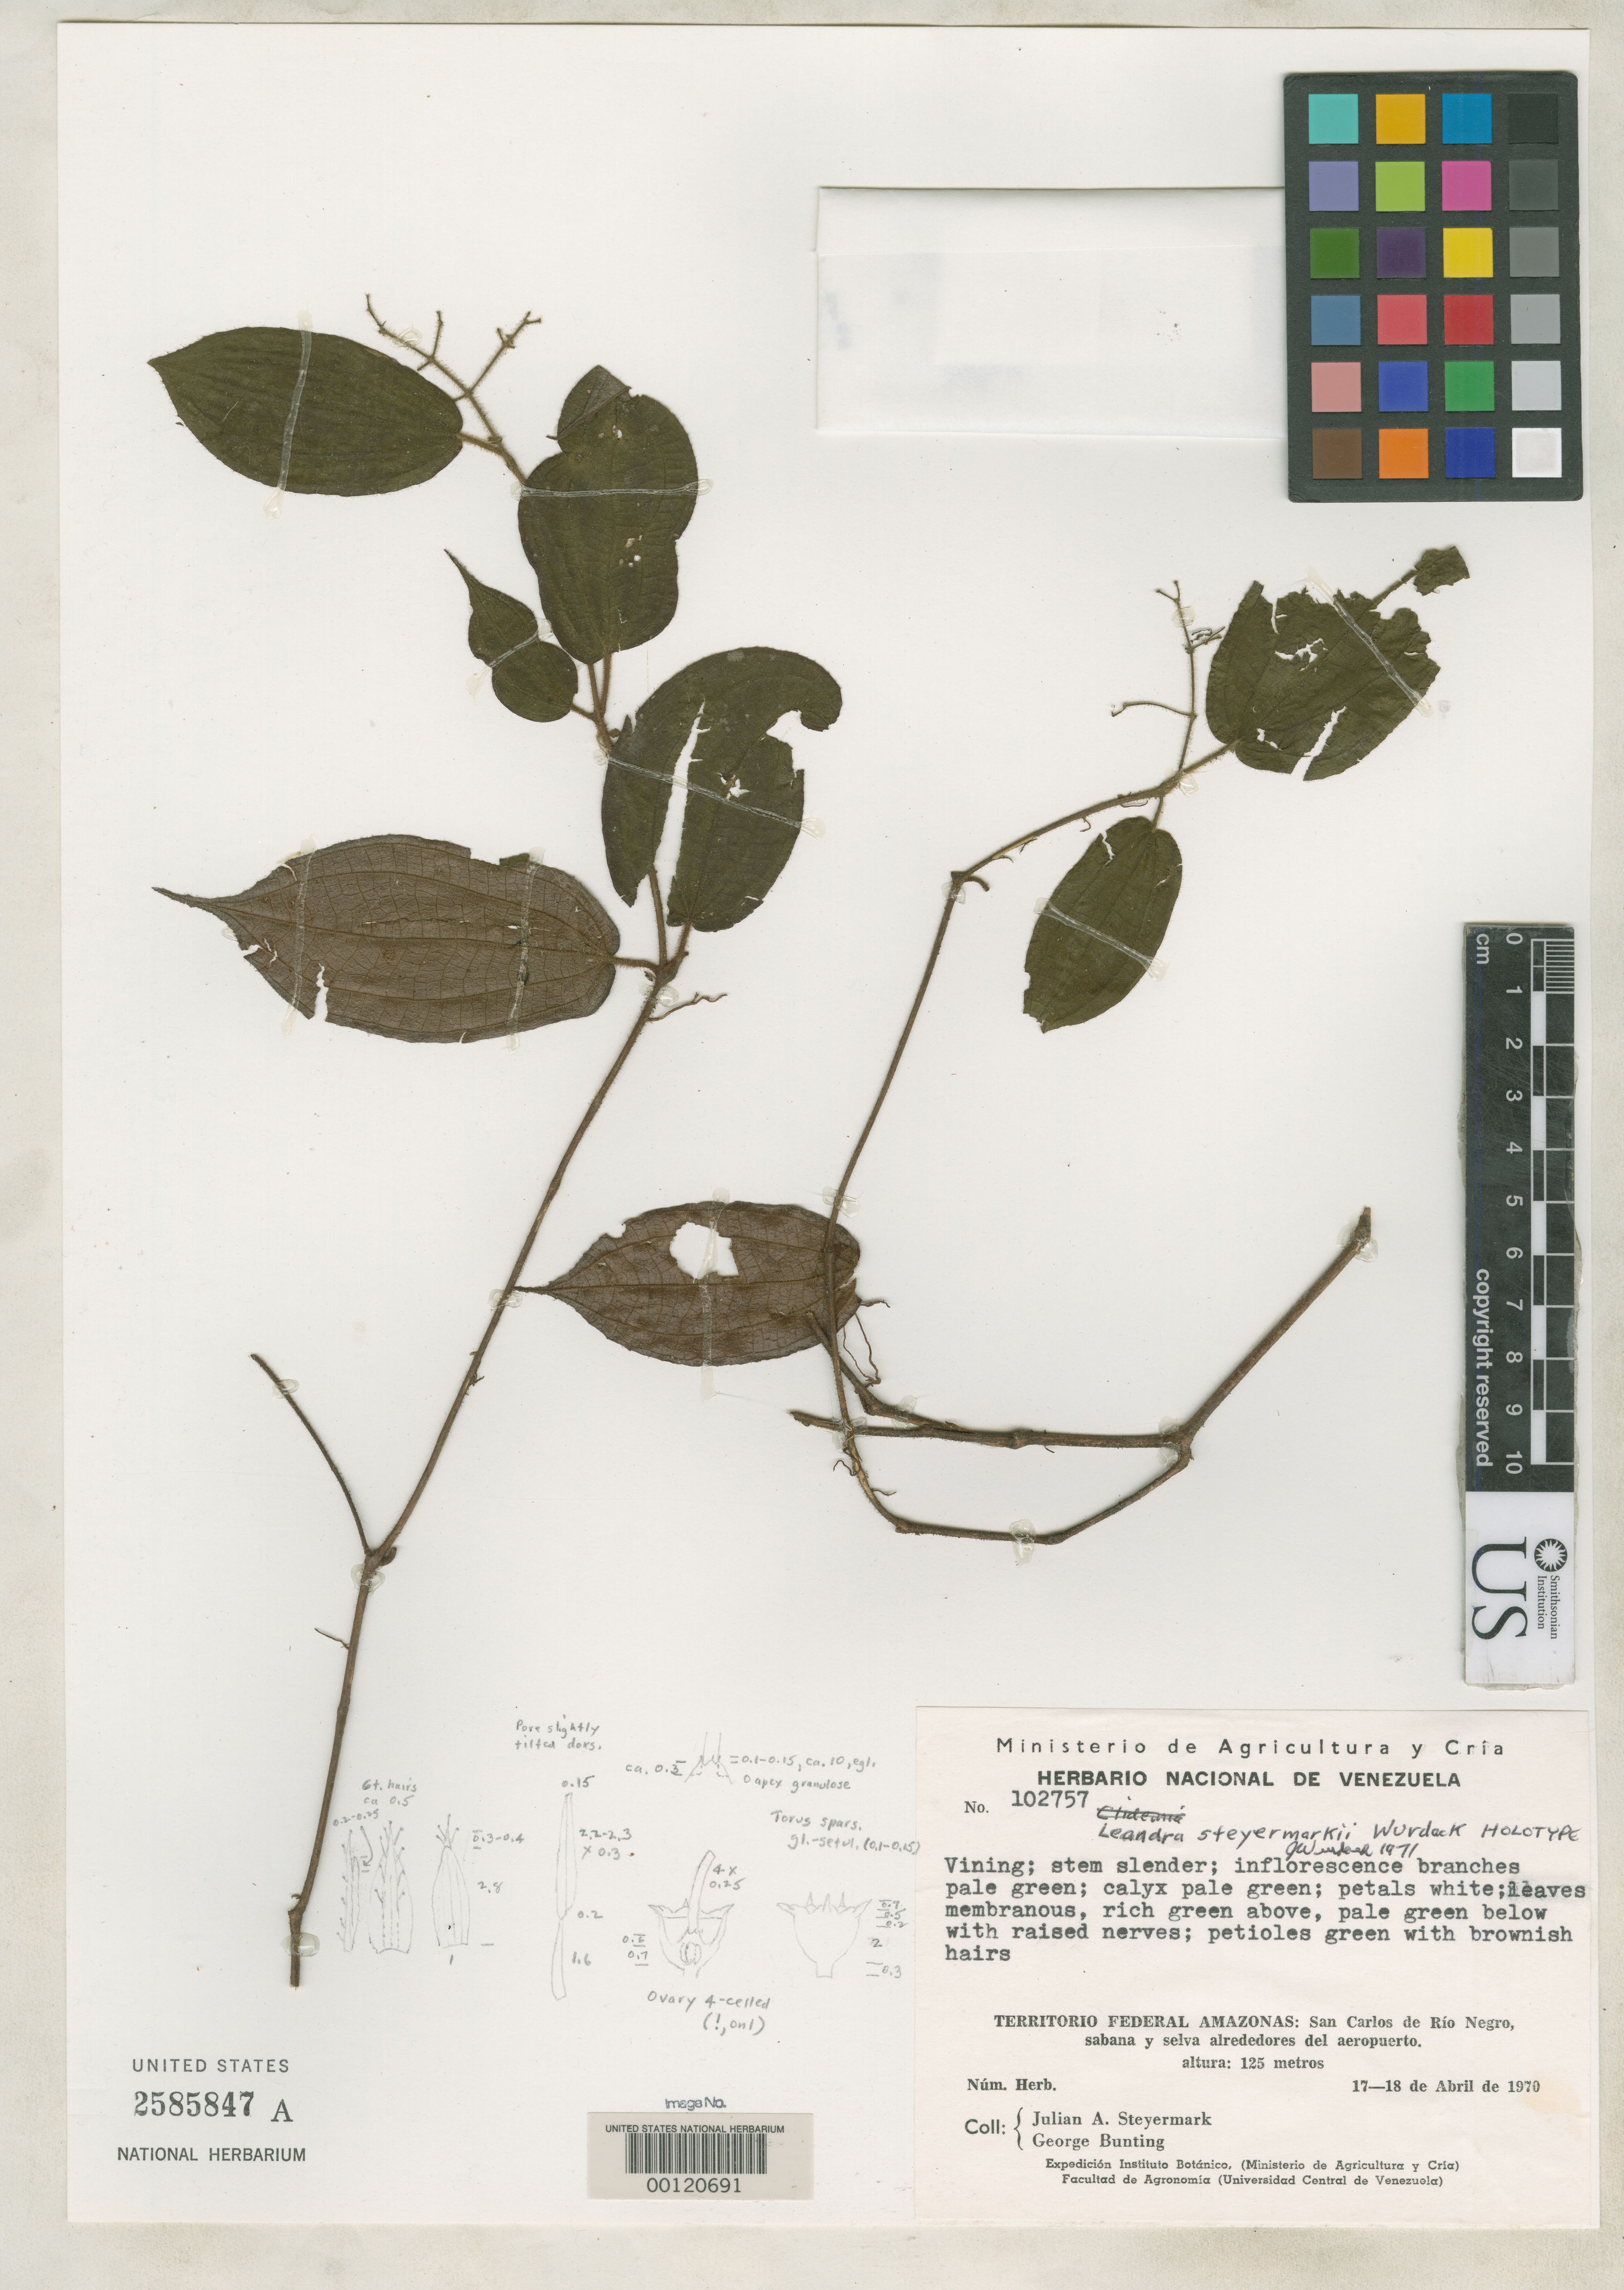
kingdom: Plantae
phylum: Tracheophyta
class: Magnoliopsida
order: Myrtales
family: Melastomataceae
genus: Leandra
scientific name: Leandra steyermarkii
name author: Wurdack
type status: Holotype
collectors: J. Steyermark & G. S. Bunting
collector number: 102757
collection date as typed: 17 Apr 1970 to 18 Apr 1970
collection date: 1970-04-17/1970-04-18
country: Venezuela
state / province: Amazonas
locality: San Carlos de Rio Negro.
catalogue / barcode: US 2585847A